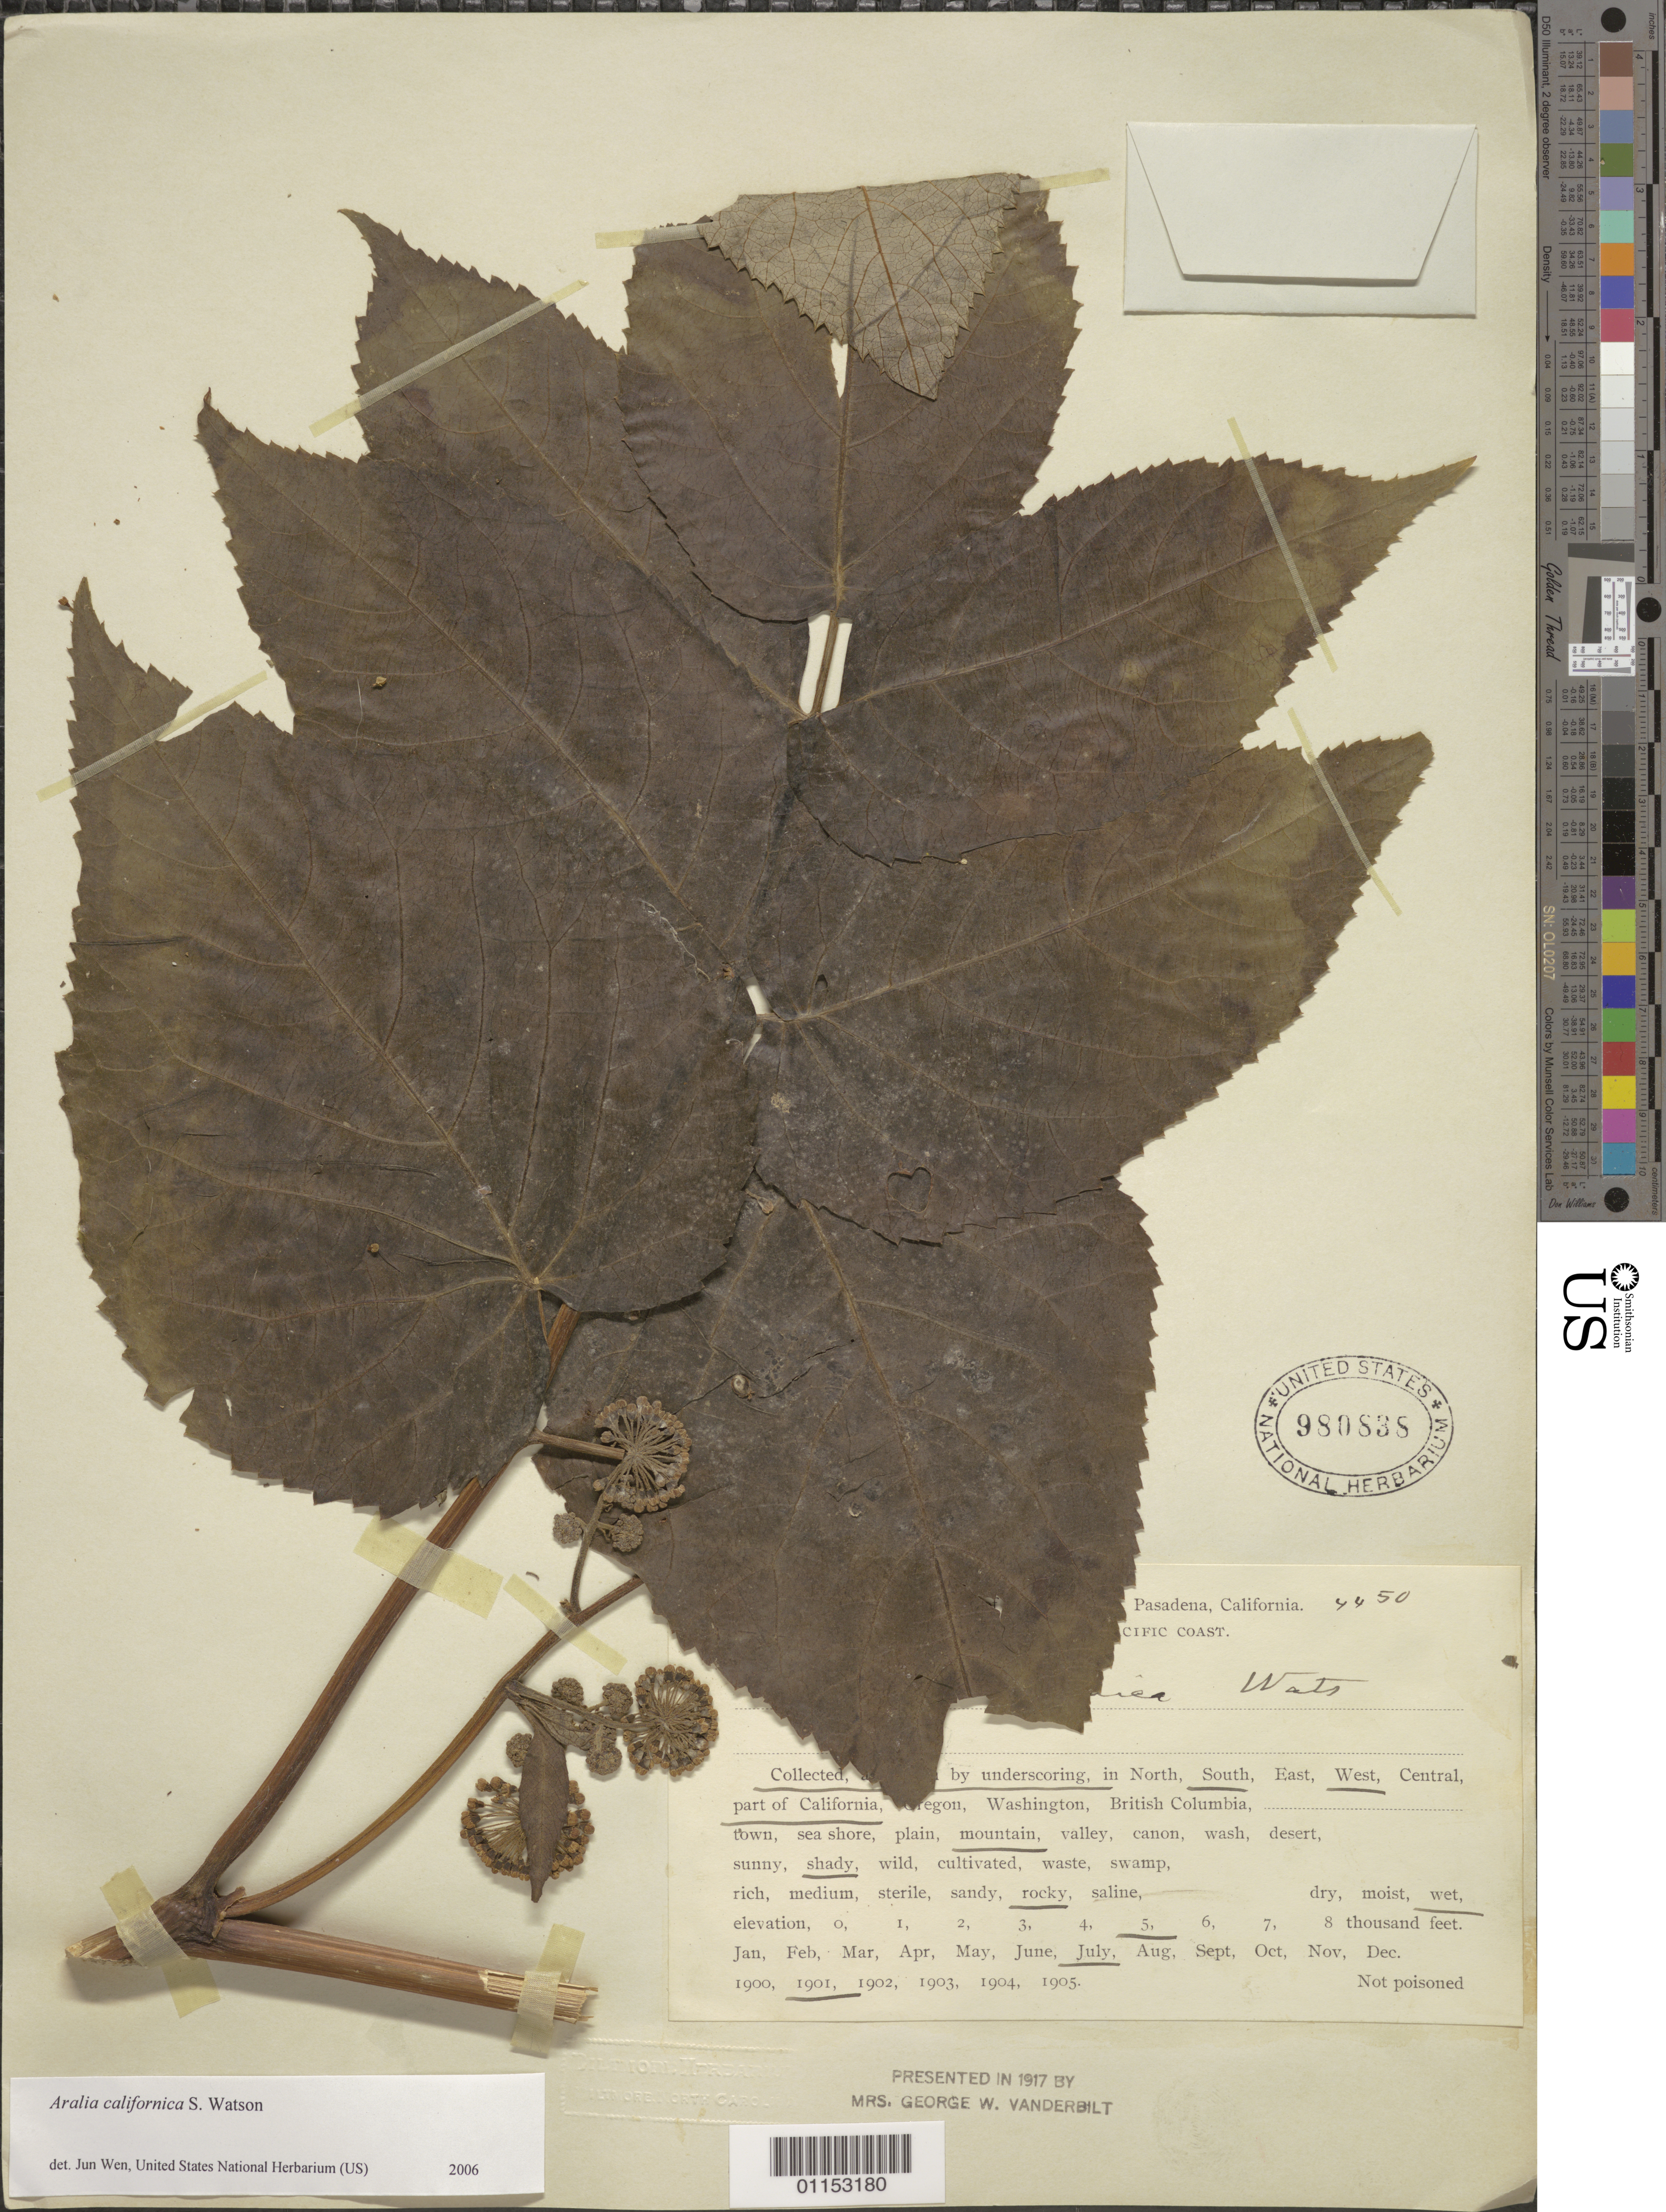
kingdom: Plantae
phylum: Tracheophyta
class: Magnoliopsida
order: Apiales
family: Araliaceae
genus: Aralia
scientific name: Aralia californica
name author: S. Watson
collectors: ex herb. G. B. Grant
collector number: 4450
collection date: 1901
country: United States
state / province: California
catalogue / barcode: US 980838